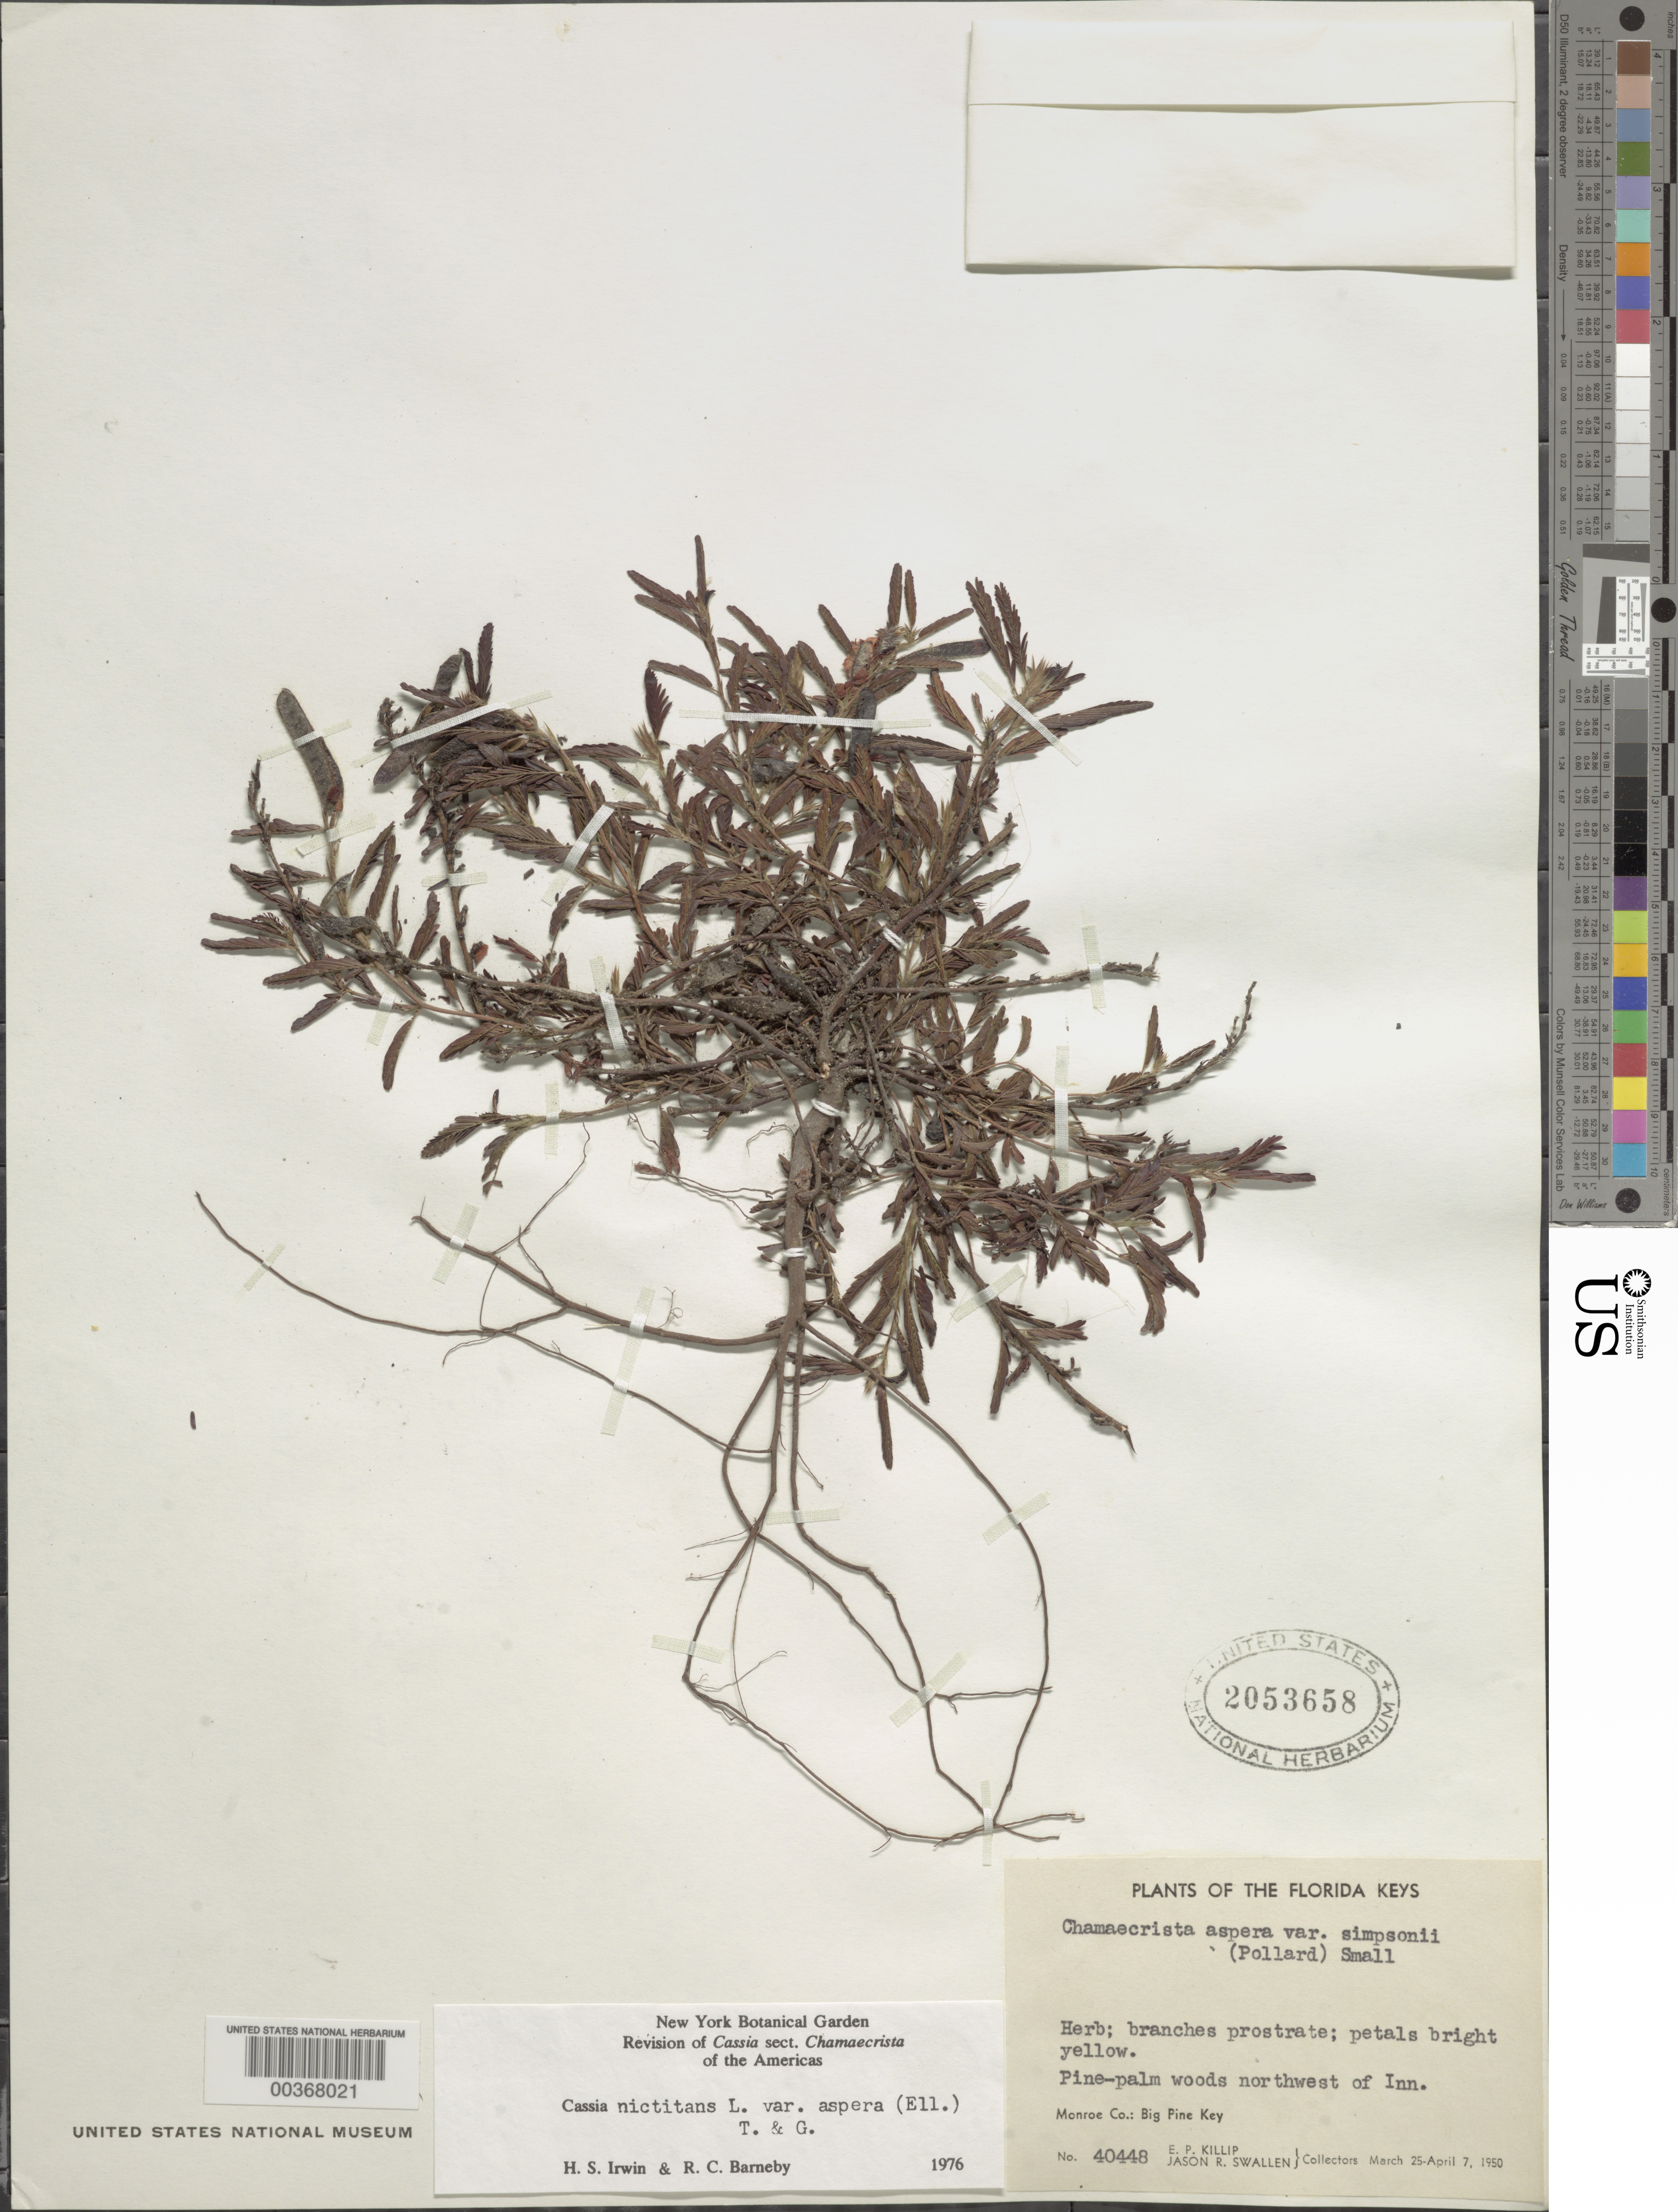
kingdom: Plantae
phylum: Tracheophyta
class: Magnoliopsida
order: Fabales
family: Fabaceae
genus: Chamaecrista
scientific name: Chamaecrista nictitans var. aspera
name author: (Muhl. ex Elliot) H.S. Irwin & Barneby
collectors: E. P. Killip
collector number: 40448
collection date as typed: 25 Mar 1950 to 07 Apr 1950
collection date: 1950-03-25/1950-04-07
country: United States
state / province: Florida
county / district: Monroe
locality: Big pine key, nw of inn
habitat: Pine-palm woods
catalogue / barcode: US 2053658